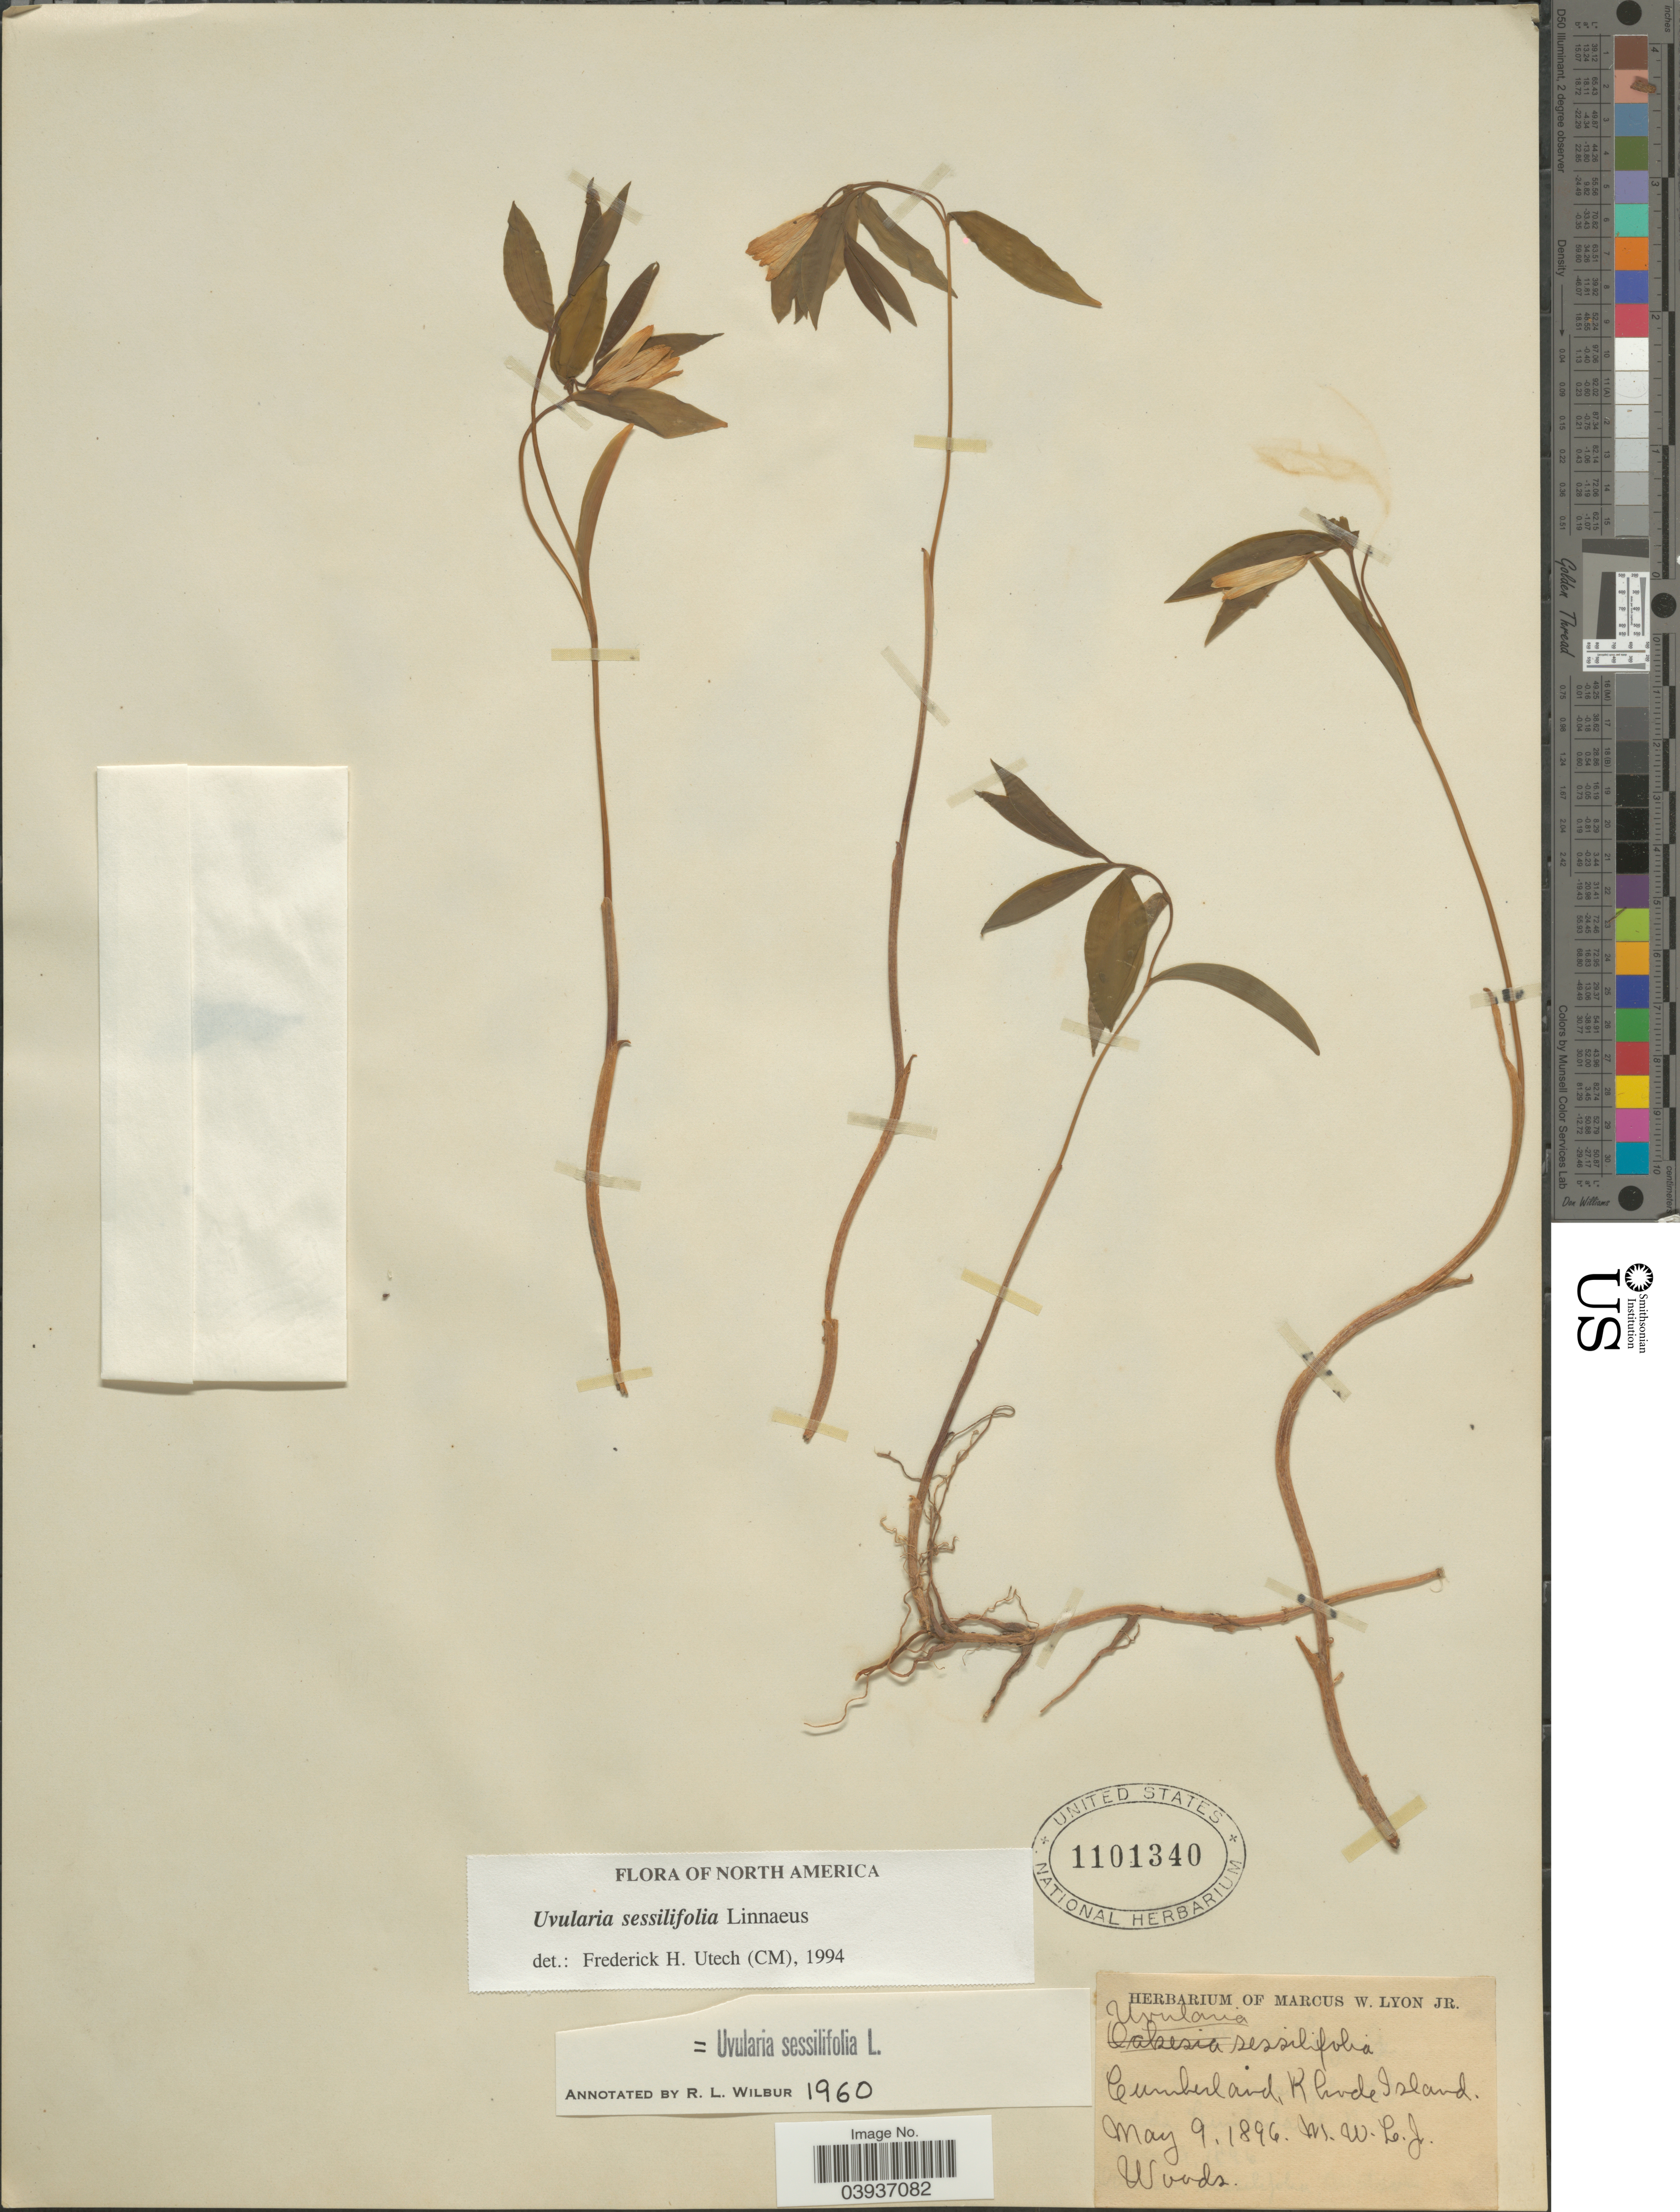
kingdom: Plantae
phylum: Tracheophyta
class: Liliopsida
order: Liliales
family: Colchicaceae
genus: Uvularia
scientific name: Uvularia sessilifolia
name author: L.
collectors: M. Lyon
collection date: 1896-05-09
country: United States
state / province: Rhode Island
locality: Cumberland.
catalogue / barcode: US 1101340